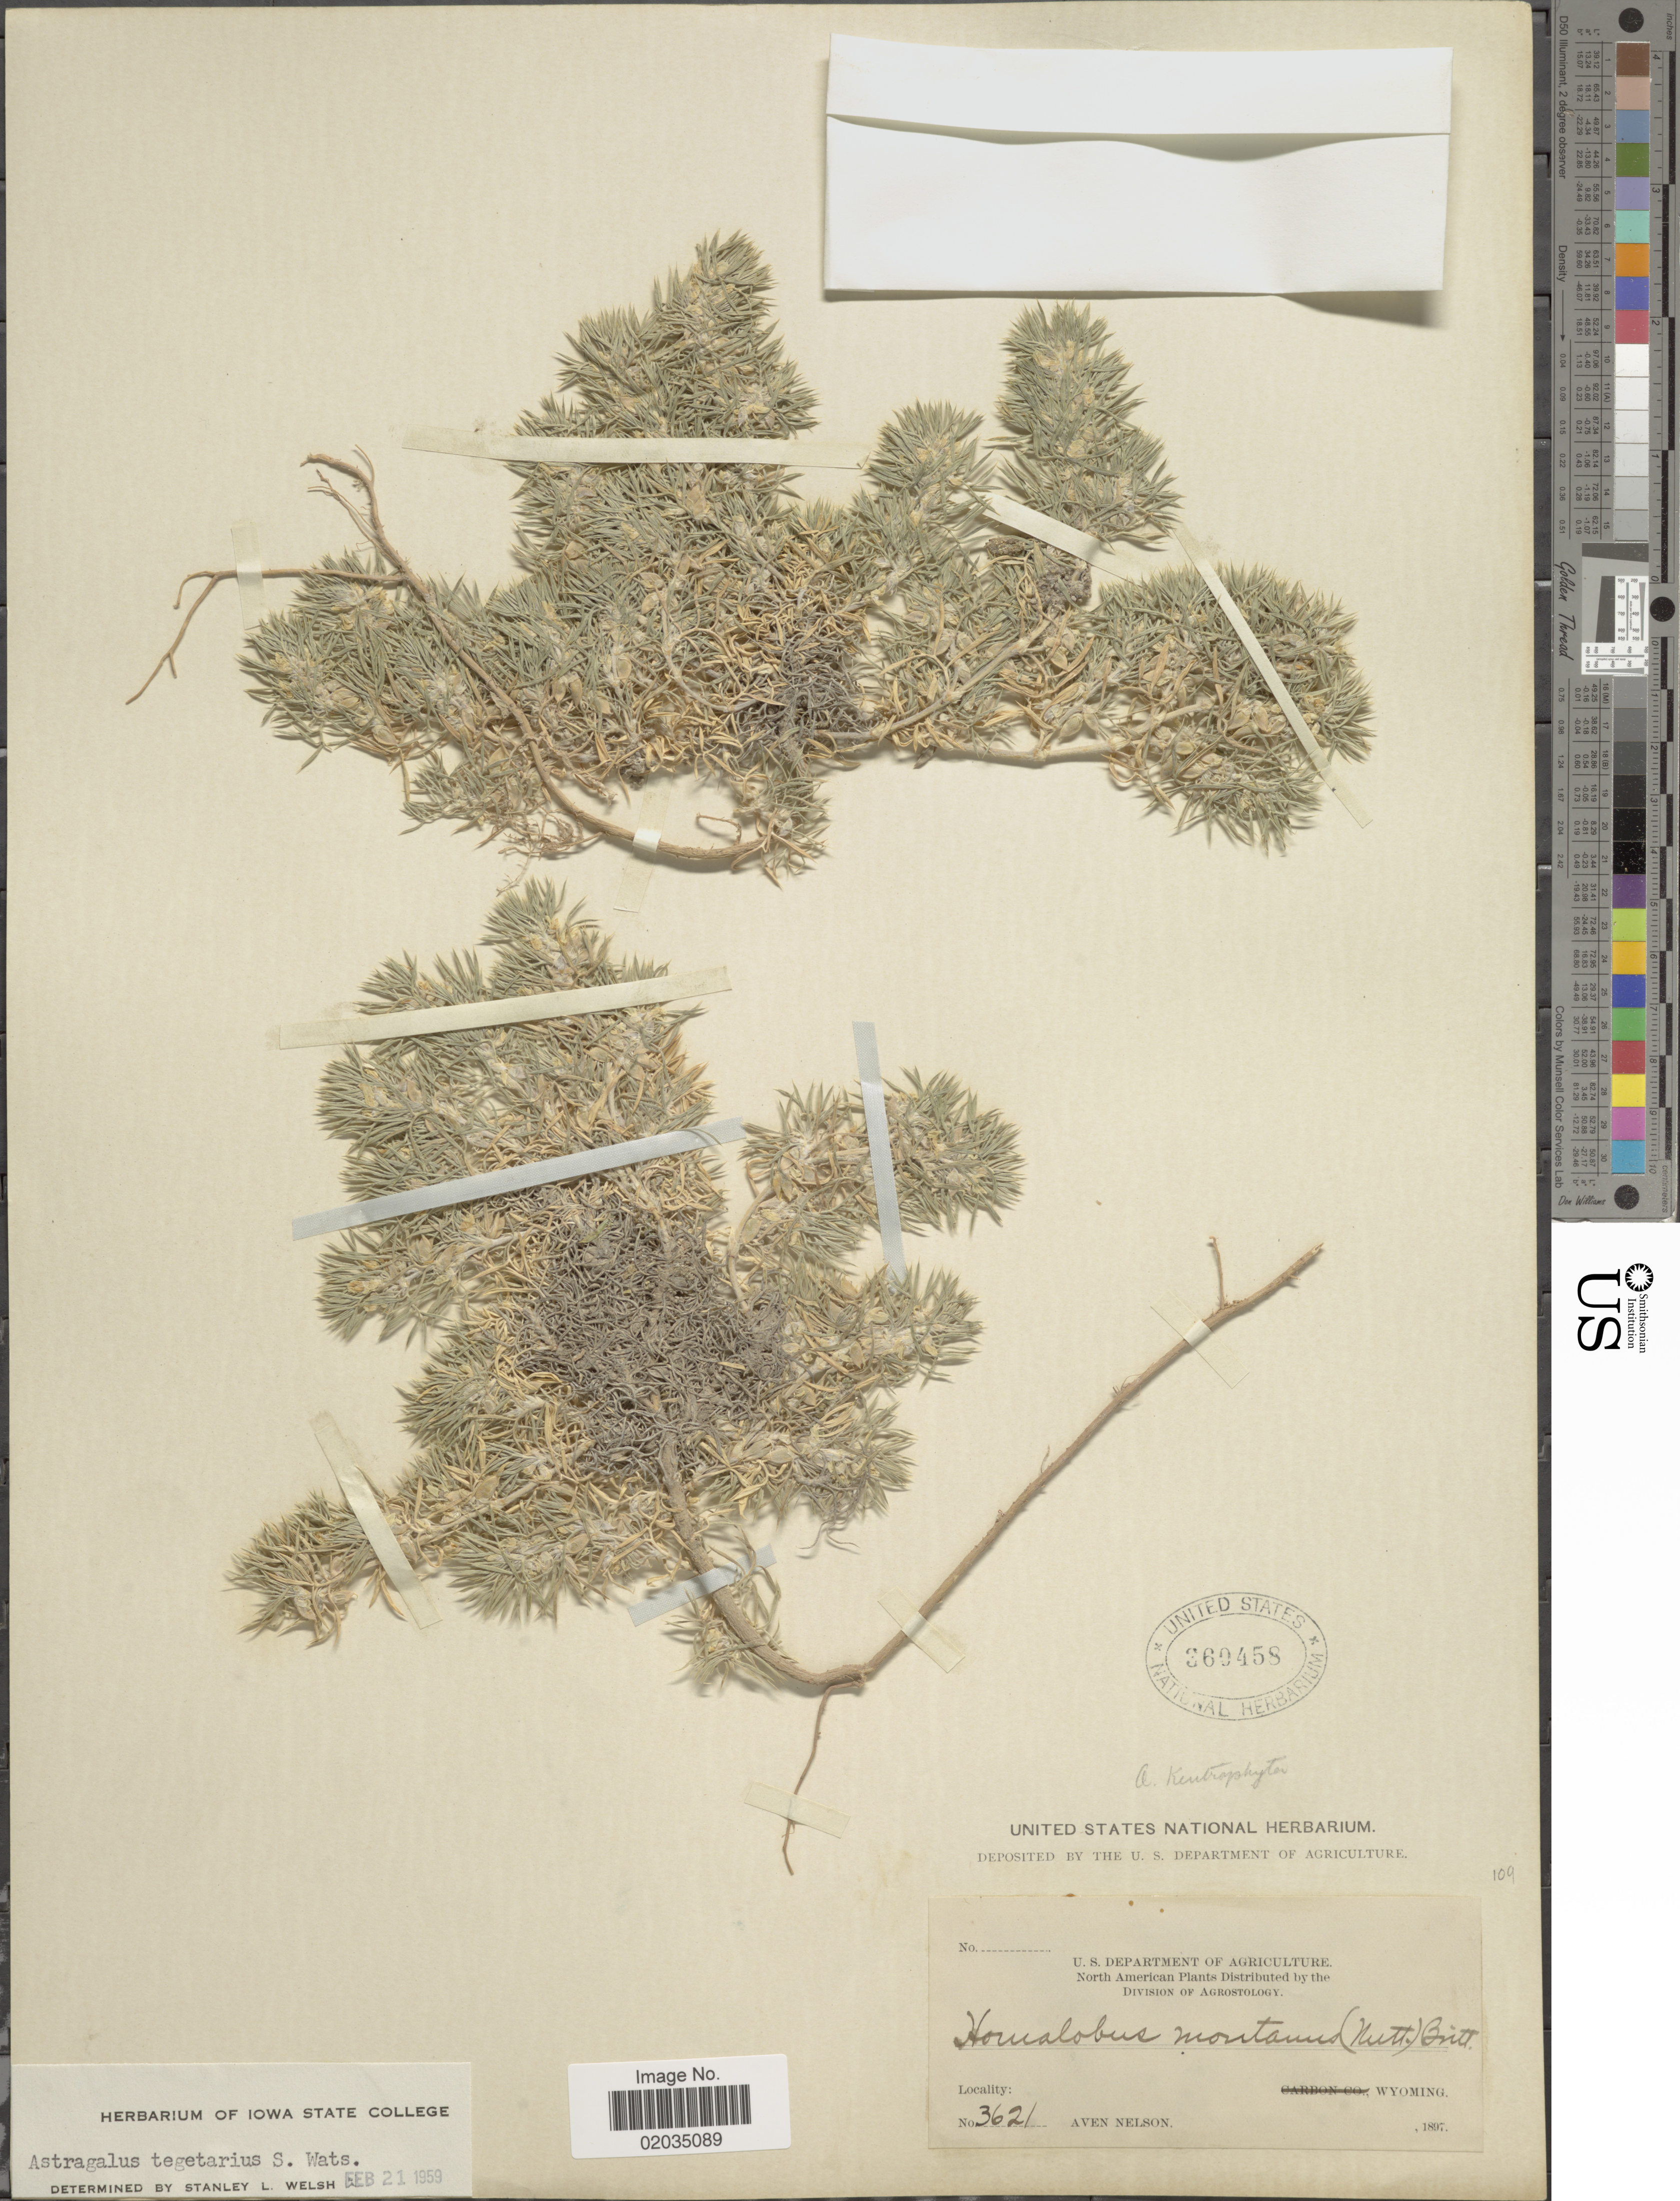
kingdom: Plantae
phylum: Tracheophyta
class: Magnoliopsida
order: Fabales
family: Fabaceae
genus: Astragalus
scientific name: Astragalus tegetarius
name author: S. Watson in C. King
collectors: A. Nelson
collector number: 3621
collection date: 1897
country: United States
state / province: Wyoming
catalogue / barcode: US 360458